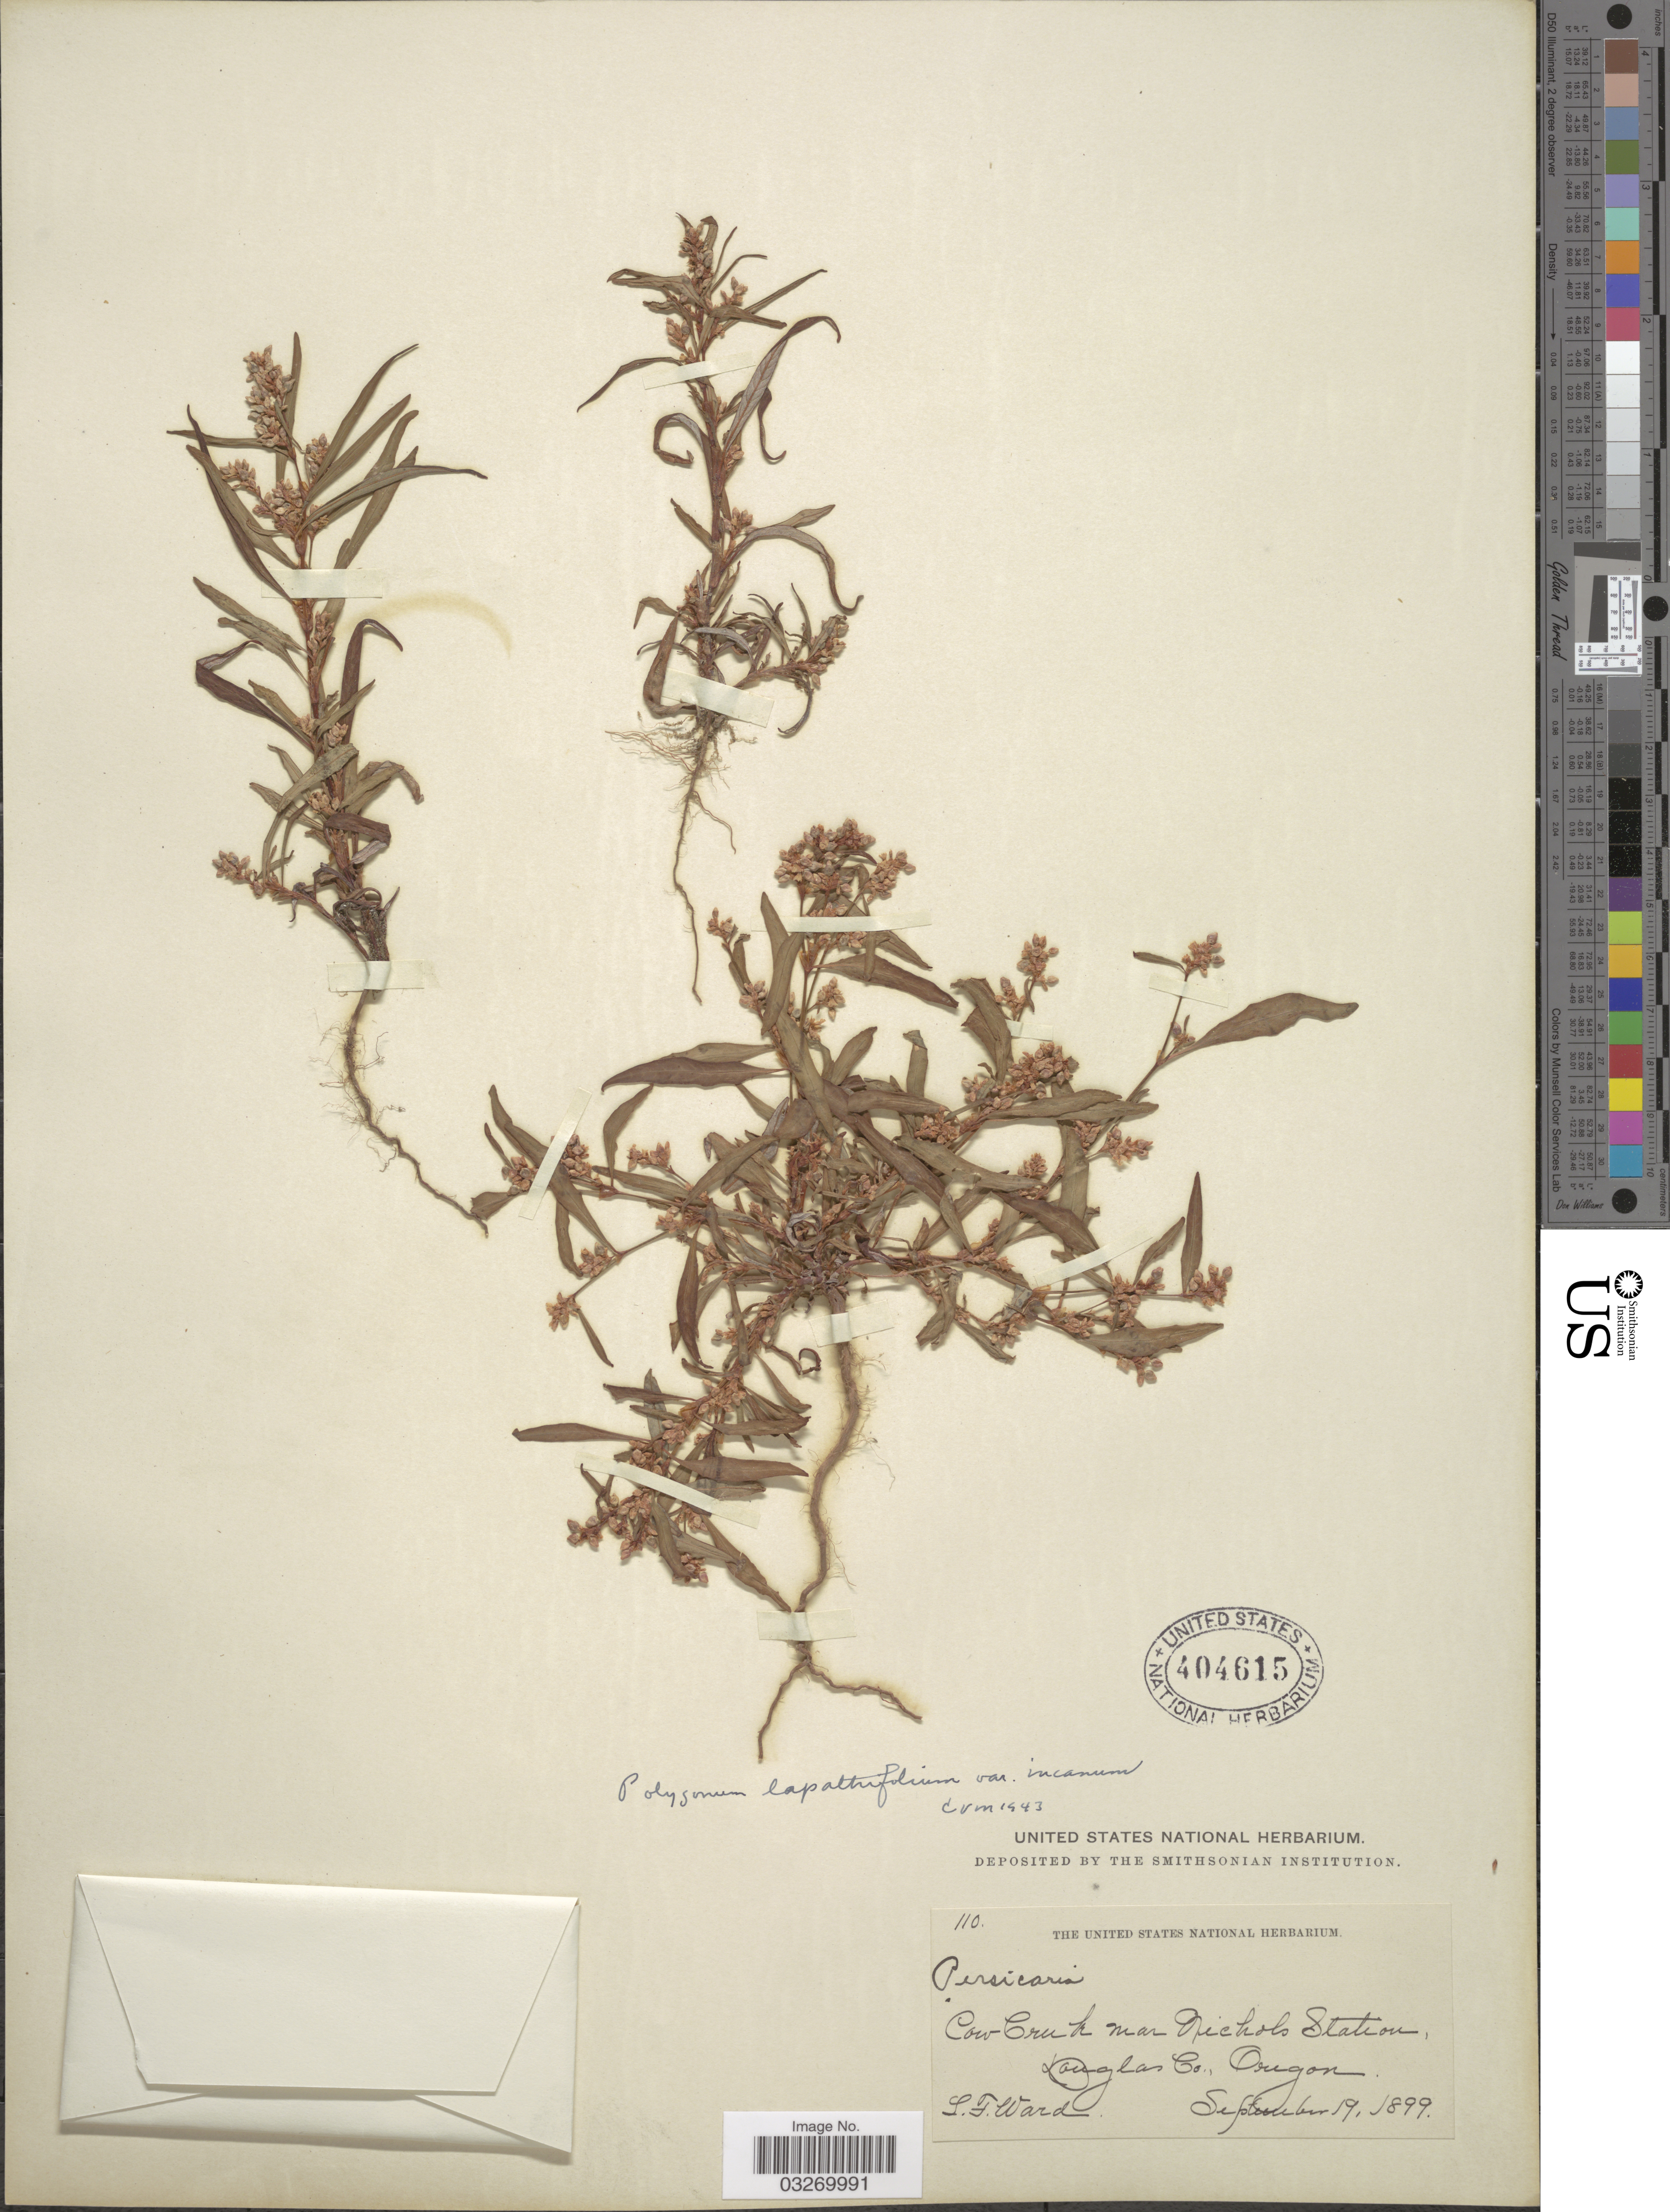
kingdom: Plantae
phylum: Tracheophyta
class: Magnoliopsida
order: Caryophyllales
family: Polygonaceae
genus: Persicaria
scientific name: Persicaria lapathifolia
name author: (L.) Delarbre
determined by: Atha, D. E.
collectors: L. Ward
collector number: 110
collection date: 1899-09-19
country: United States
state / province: Oregon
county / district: Douglas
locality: Cow Creek near Nichols Station, Douglas Co.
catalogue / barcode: US 404615